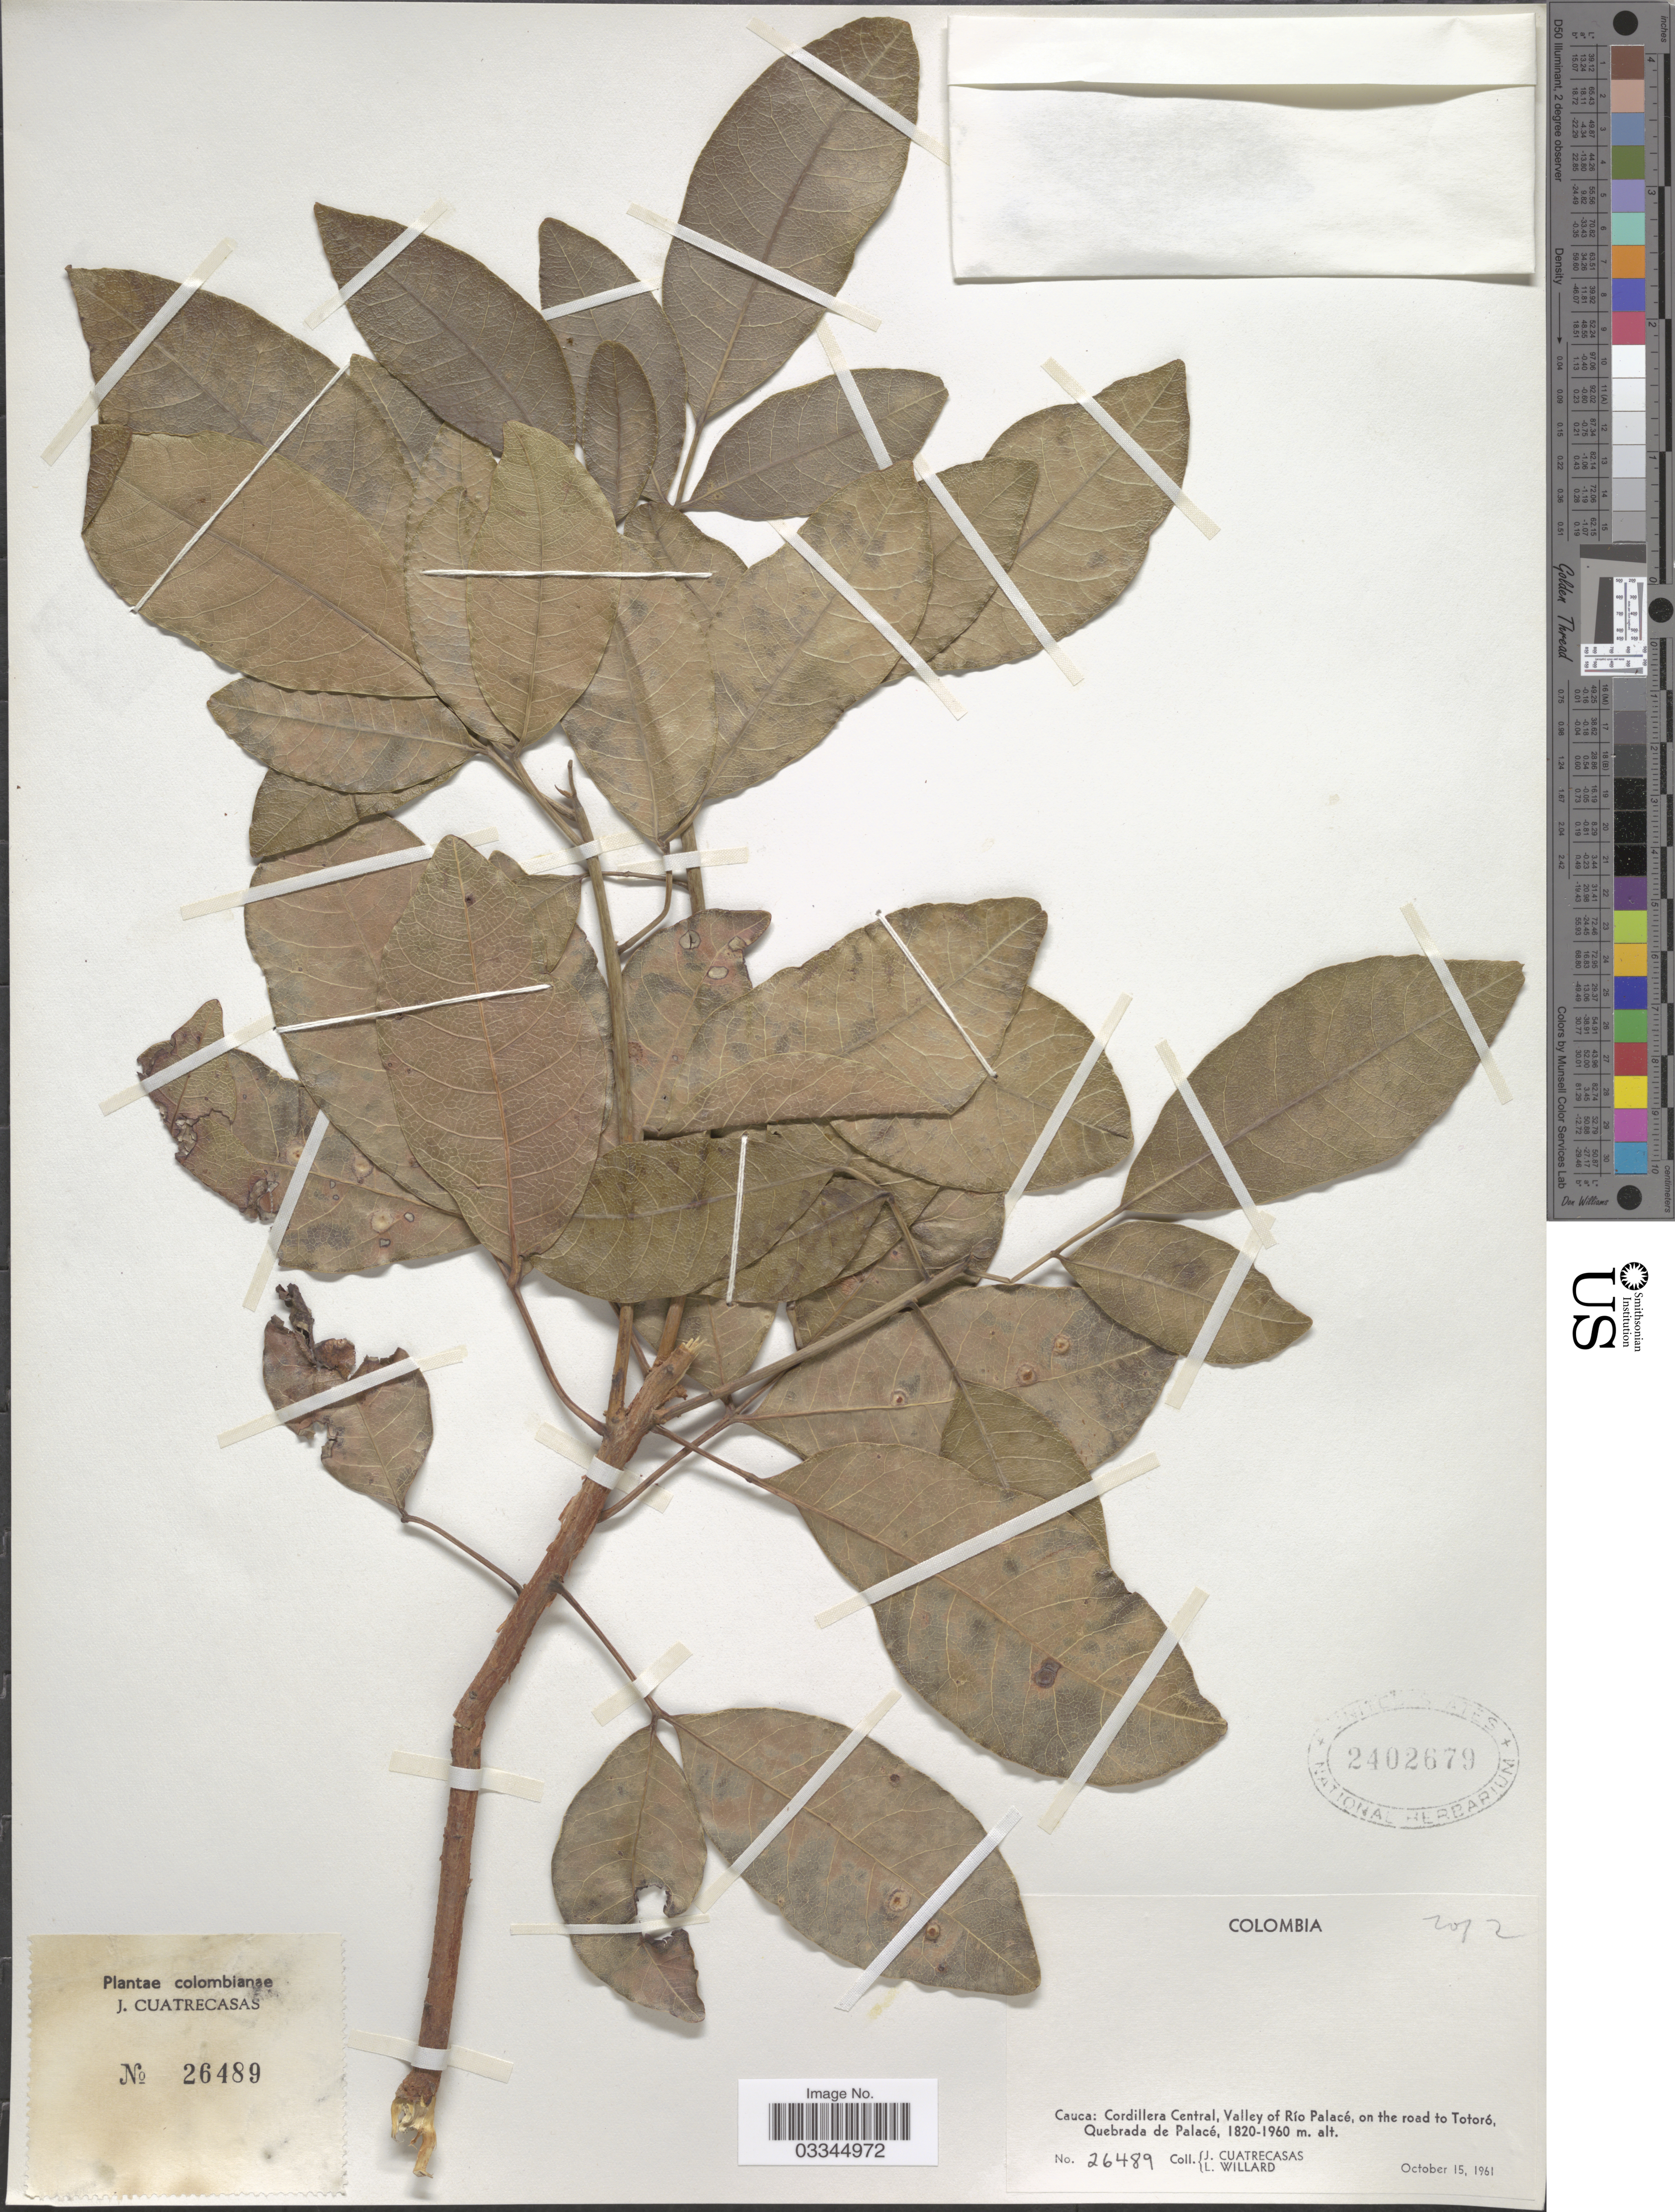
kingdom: Plantae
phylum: Tracheophyta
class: Magnoliopsida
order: Sapindales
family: Anacardiaceae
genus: Mauria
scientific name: Mauria sp.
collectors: J. Cuatrecasas & L. Willard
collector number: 26489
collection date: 1961-10-15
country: Colombia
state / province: Cauca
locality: Cordillera Central, Valley of Río Palacé, on the road to Totoró, Quebrada de Palacé.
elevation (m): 1820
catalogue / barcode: US 2402679